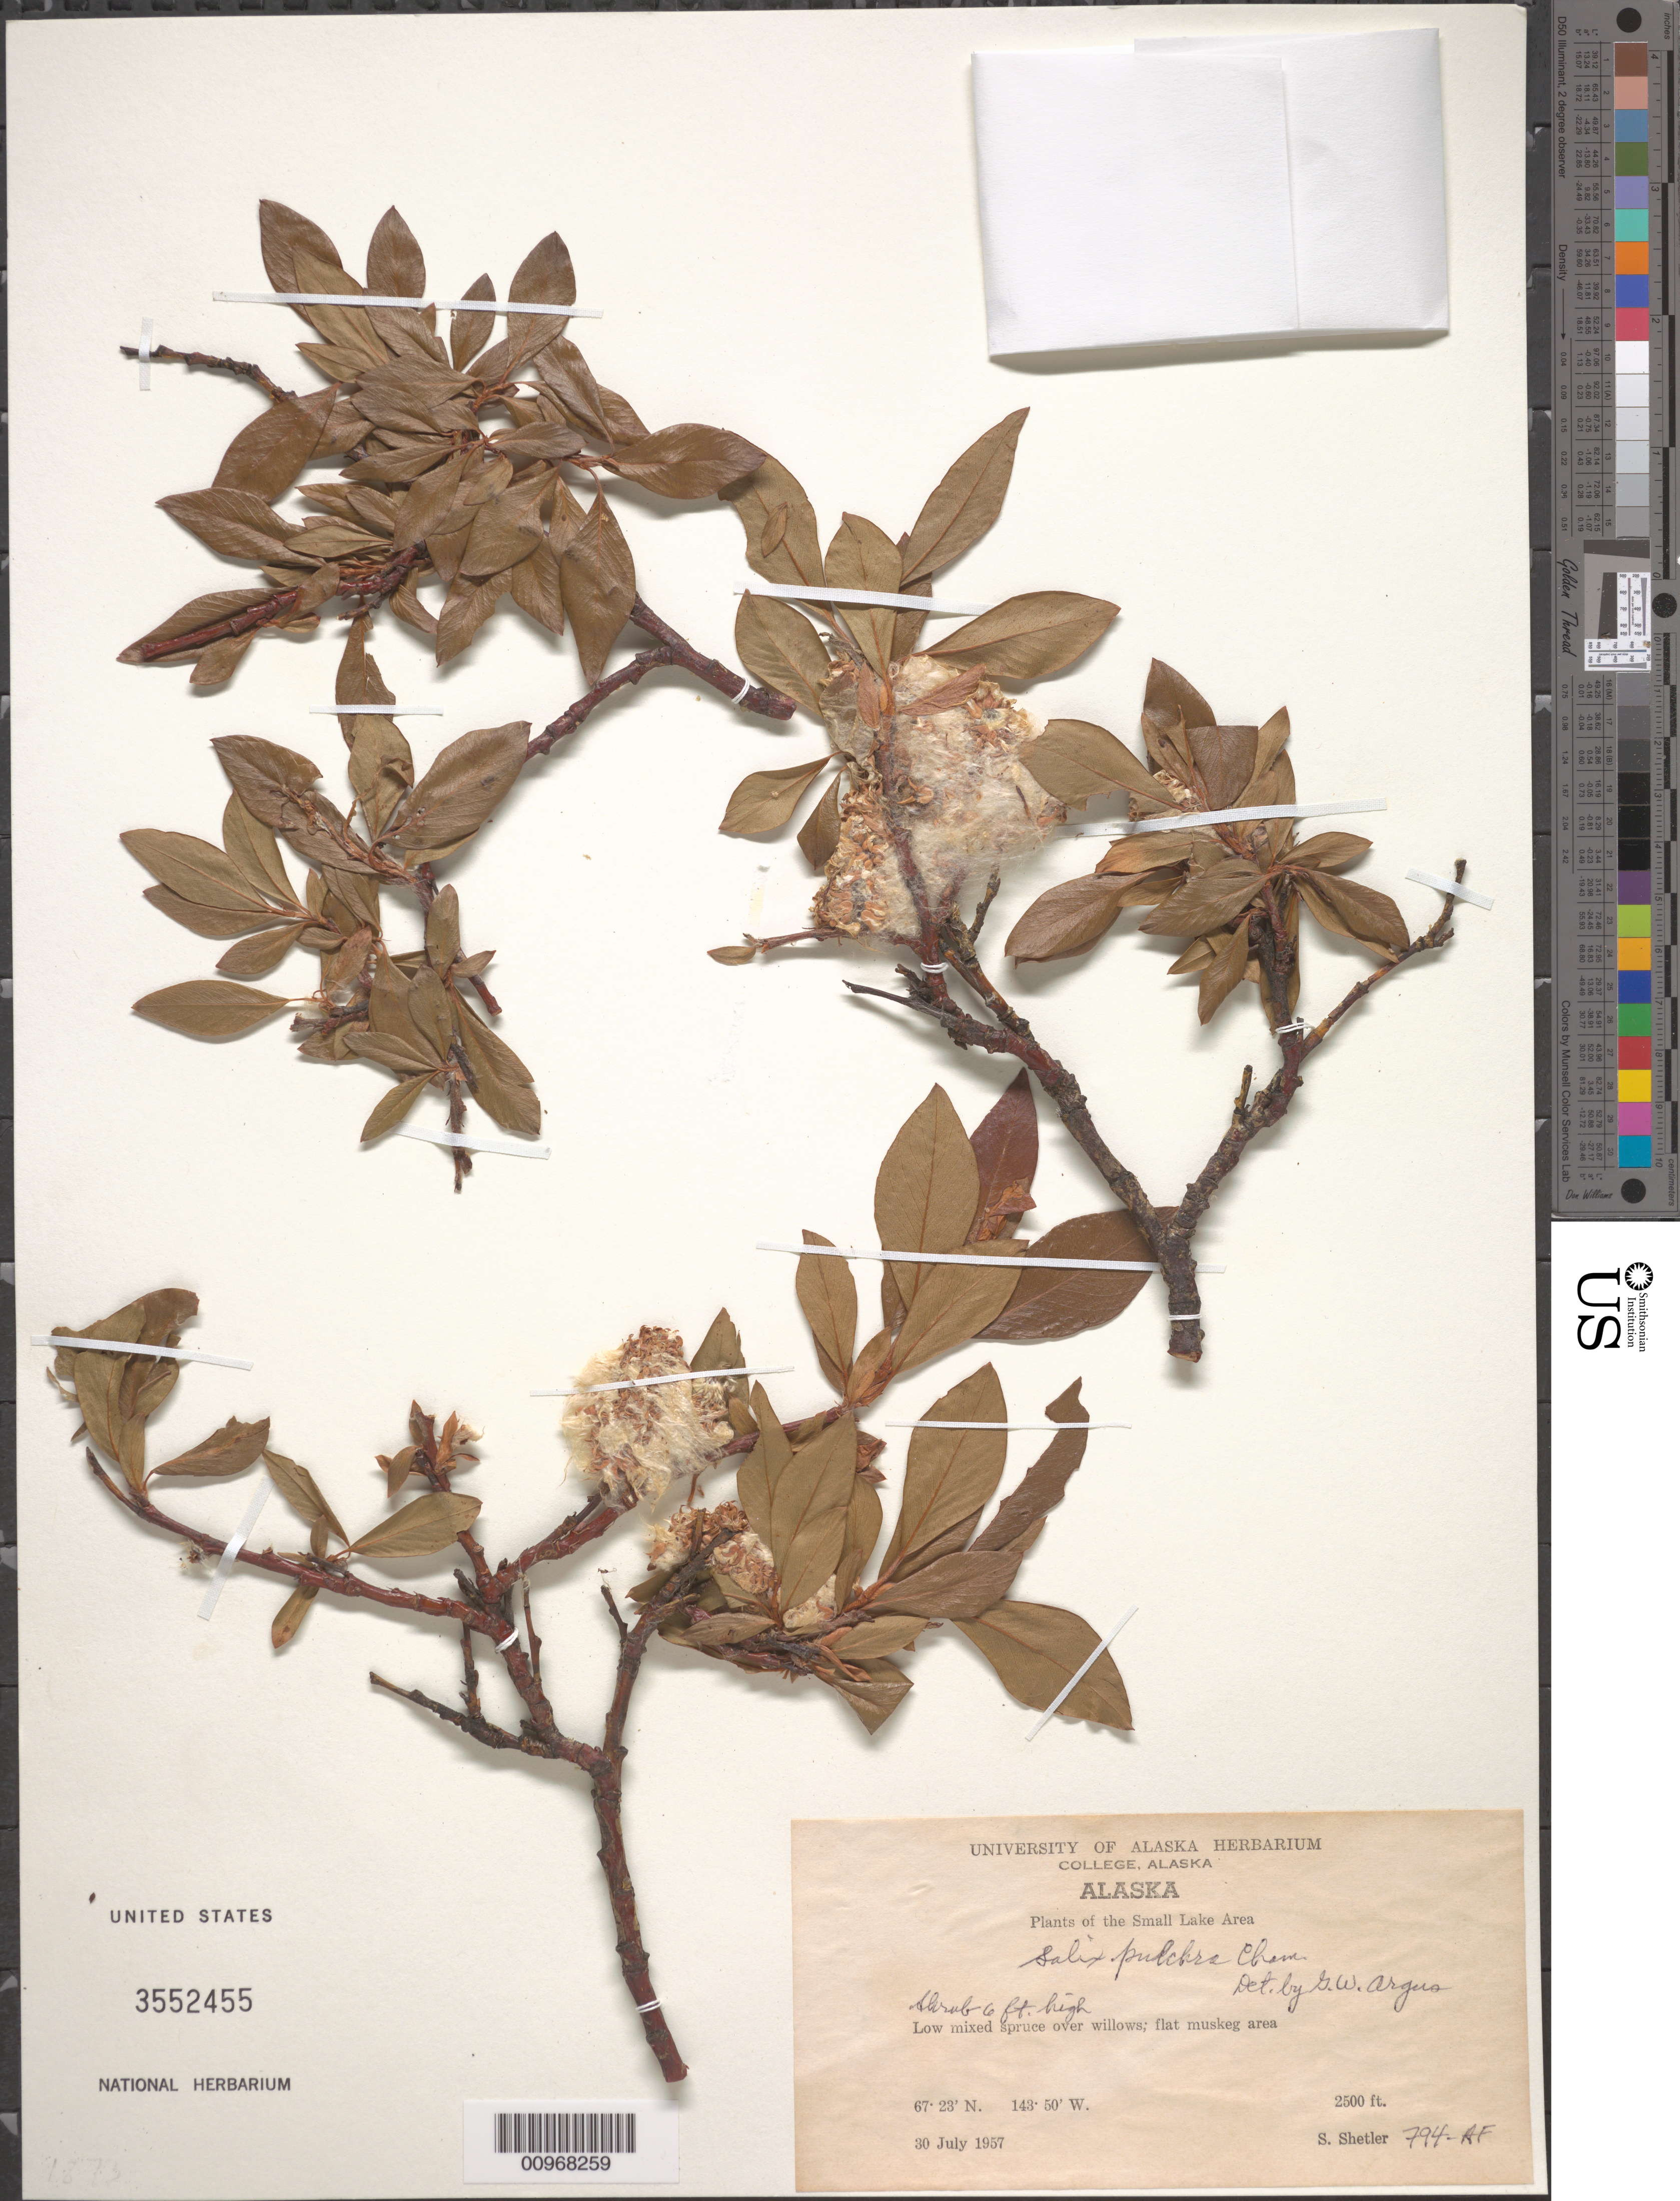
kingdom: Plantae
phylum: Tracheophyta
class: Magnoliopsida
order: Malpighiales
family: Salicaceae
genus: Salix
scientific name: Salix pulchra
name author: Cham.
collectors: S. Shetler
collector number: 794-AF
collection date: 1957-07-30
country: United States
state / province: Alaska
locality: Small Lake Area.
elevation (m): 762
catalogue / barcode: US 3552455